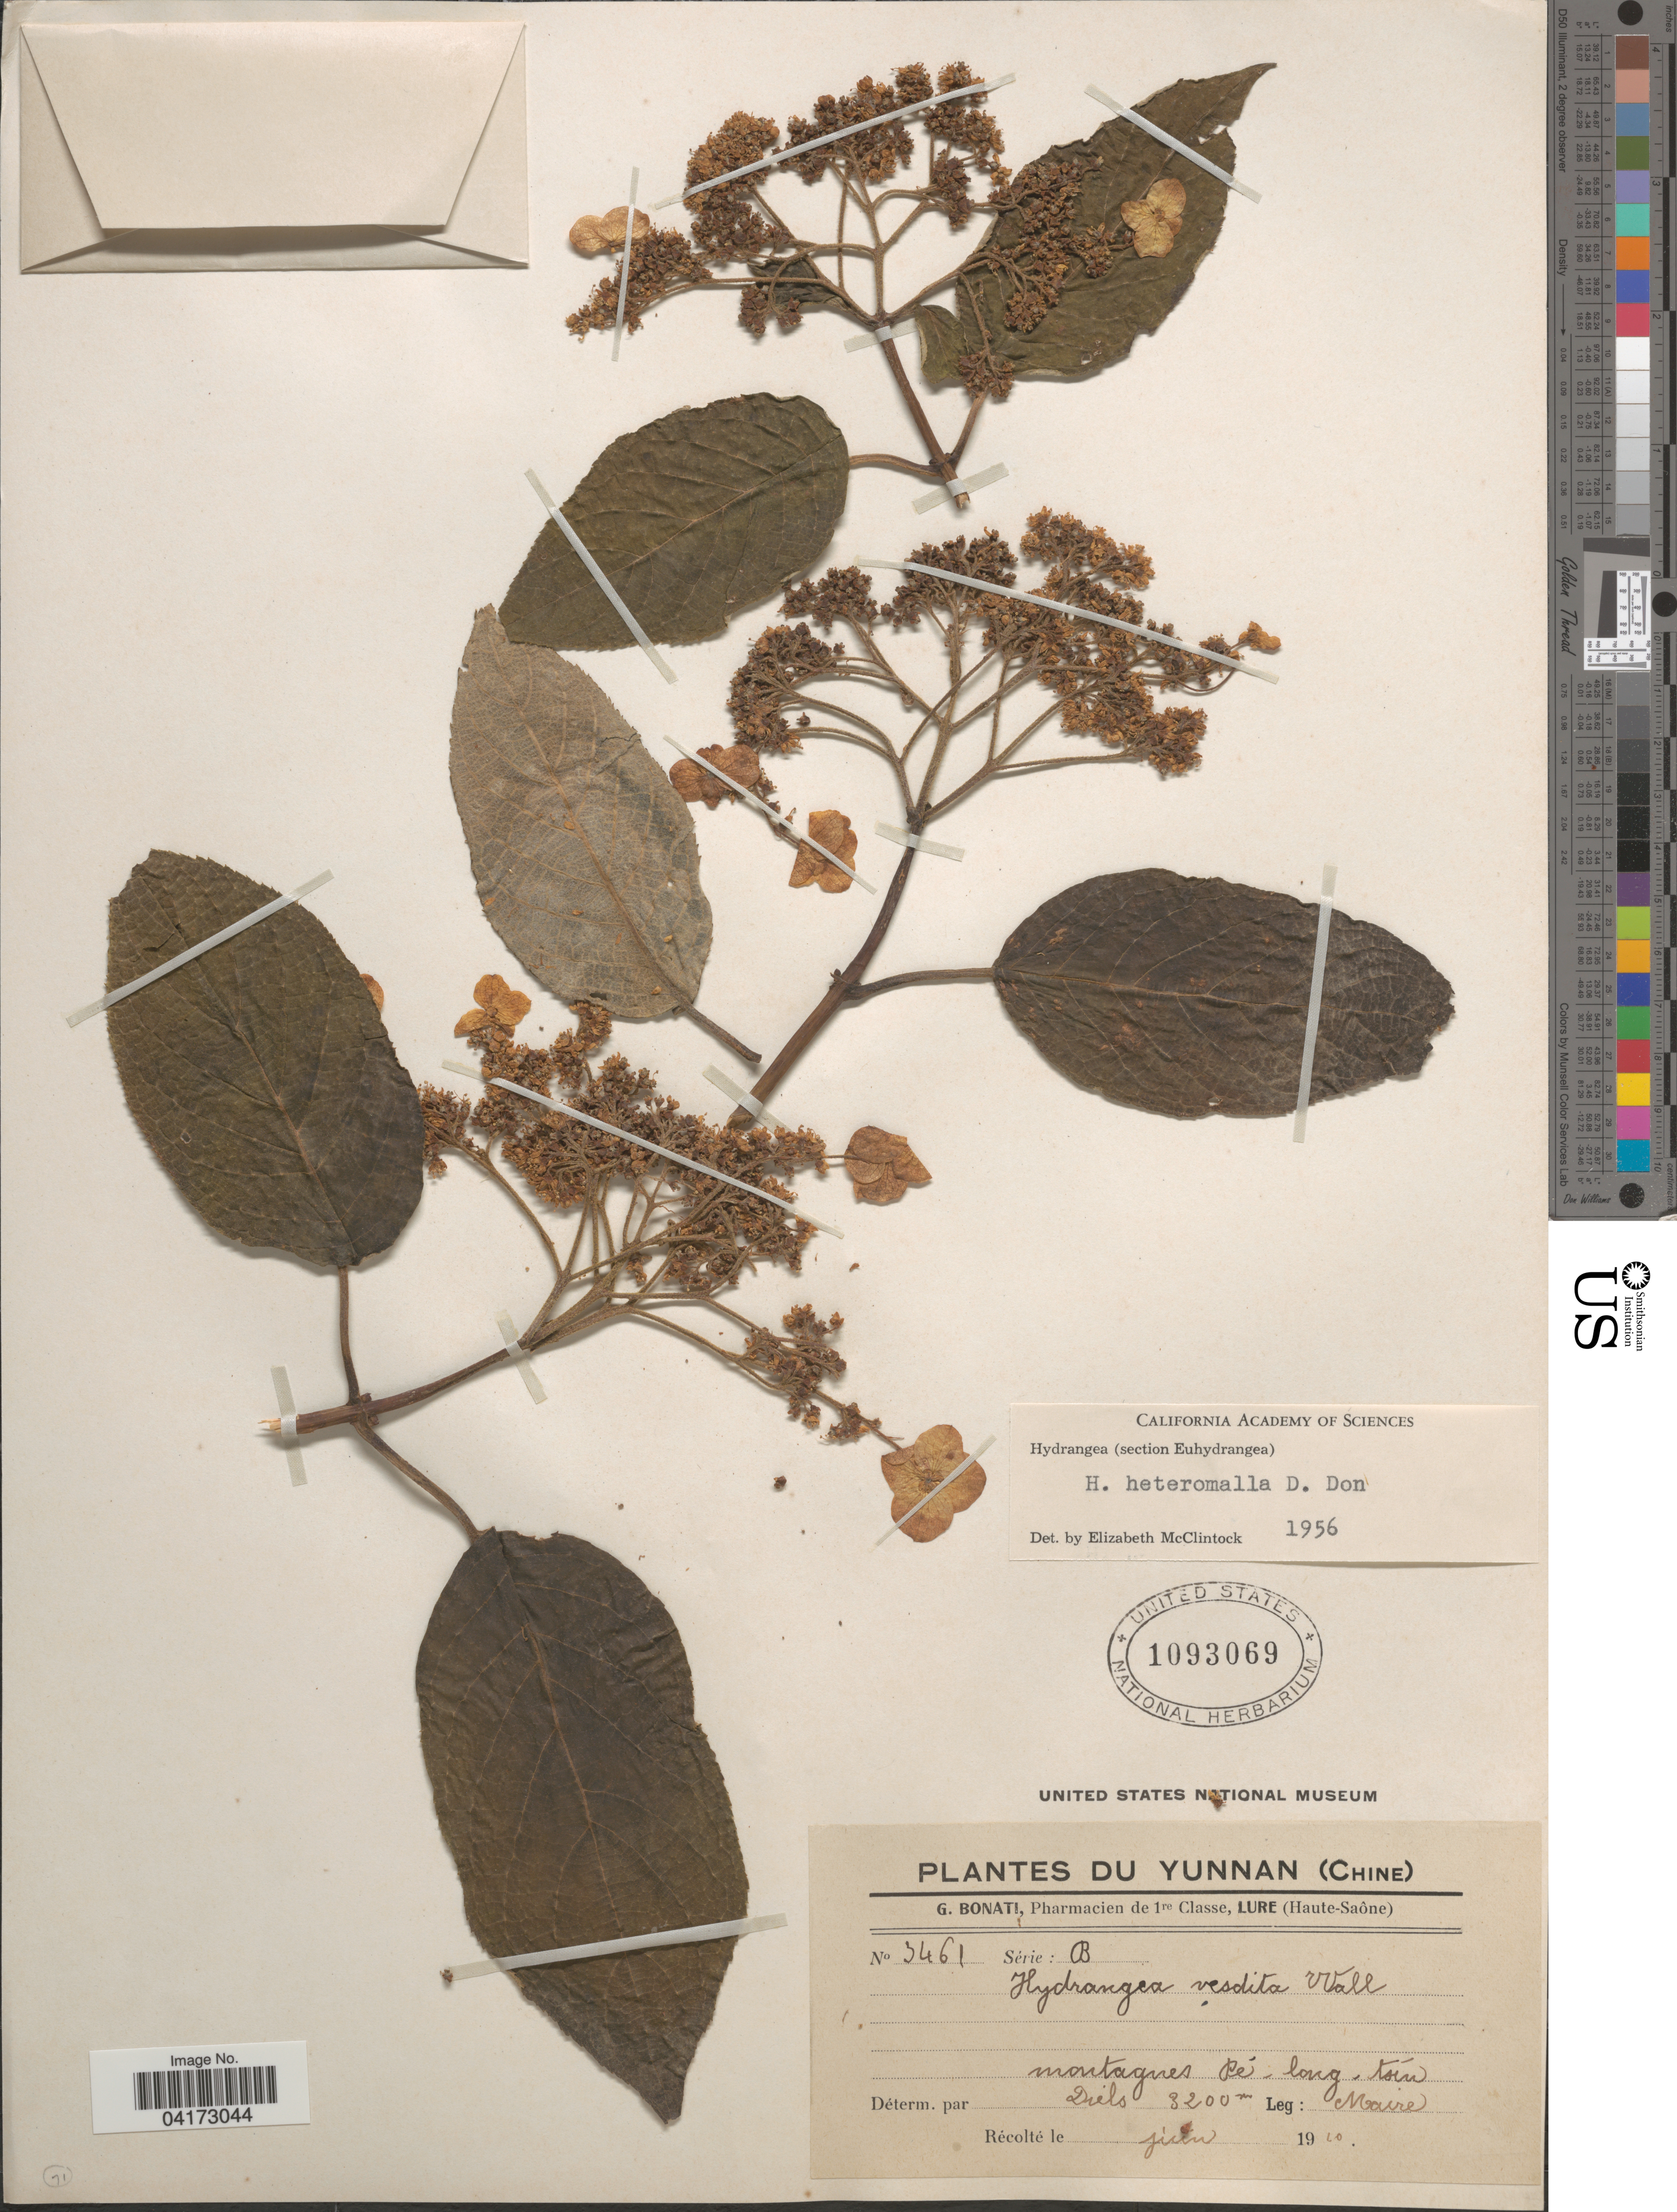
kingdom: Plantae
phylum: Tracheophyta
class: Magnoliopsida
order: Cornales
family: Hydrangeaceae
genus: Hydrangea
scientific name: Hydrangea heteromalla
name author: D. Don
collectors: Maire, --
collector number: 3461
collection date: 1910-06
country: China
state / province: Yunnan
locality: Montagnes Pé-long-tsín [interpreted].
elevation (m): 3200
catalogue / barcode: US 1093069